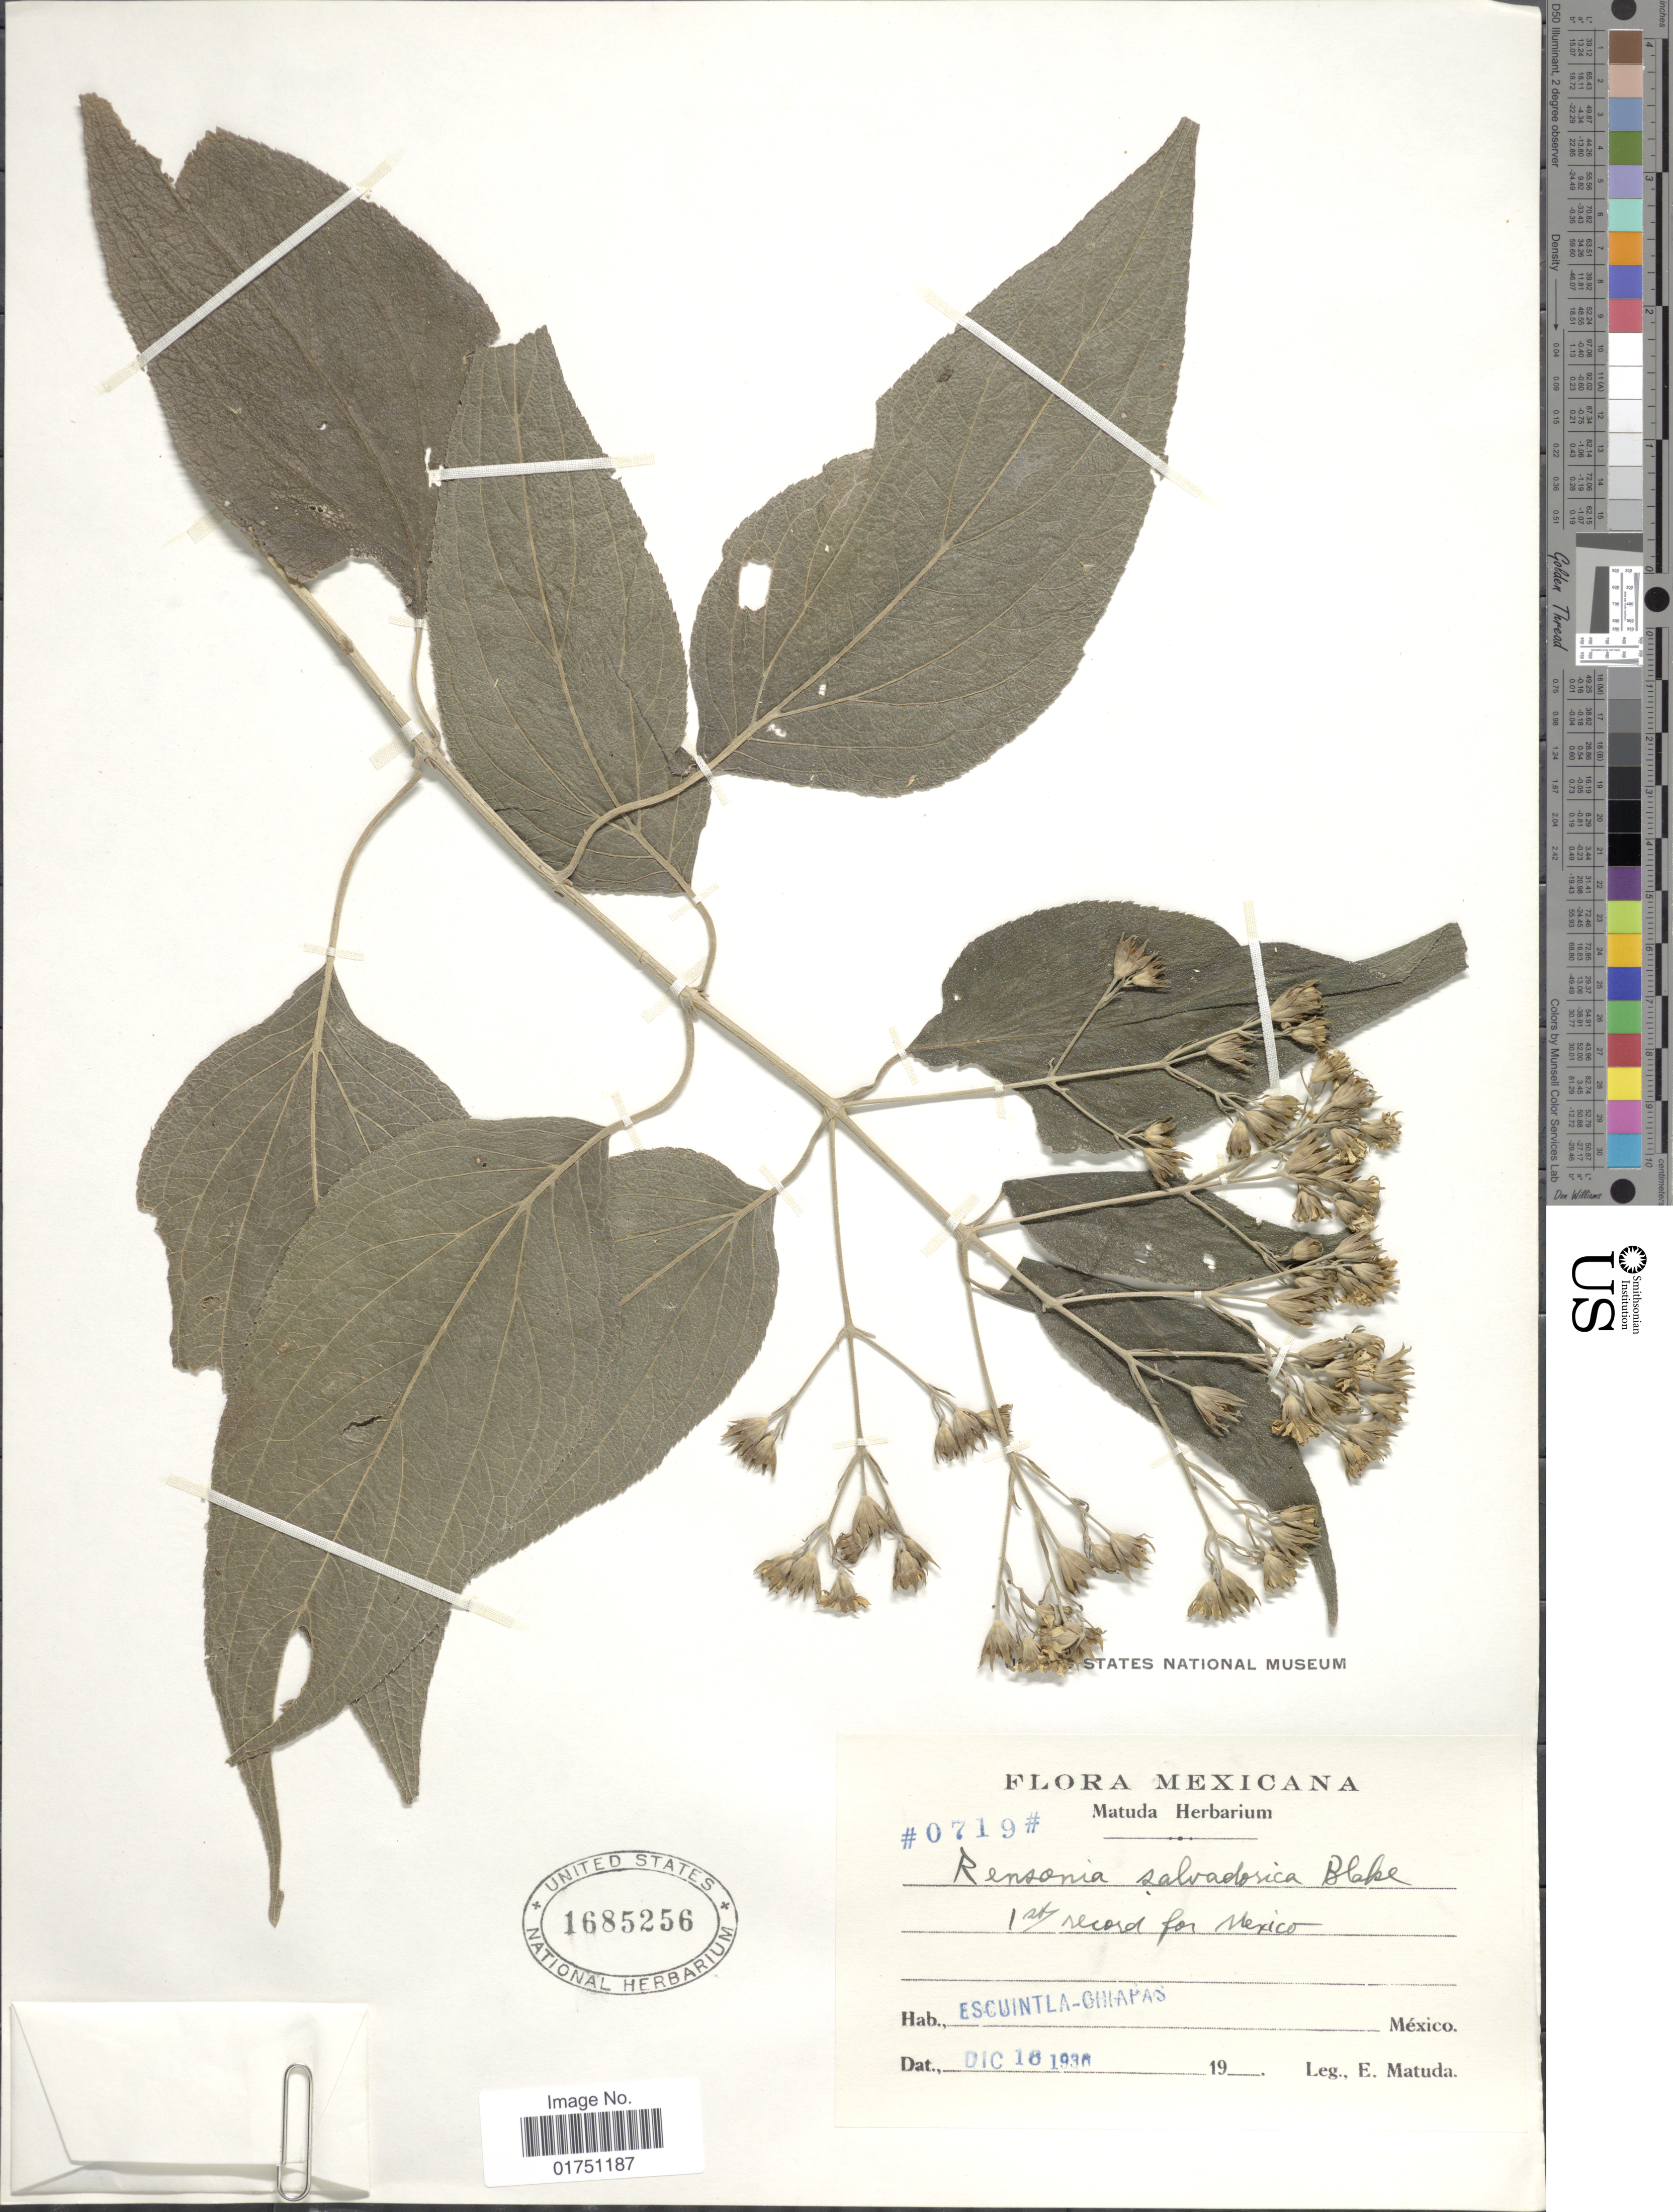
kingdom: Plantae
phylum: Tracheophyta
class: Magnoliopsida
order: Asterales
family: Asteraceae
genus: Rensonia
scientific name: Rensonia salvadorica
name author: S.F. Blake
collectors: E. Matuda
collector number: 0719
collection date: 1930-12-16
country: Mexico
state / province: Chiapas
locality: Escuintla-Chiapas, México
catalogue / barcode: US 1685256